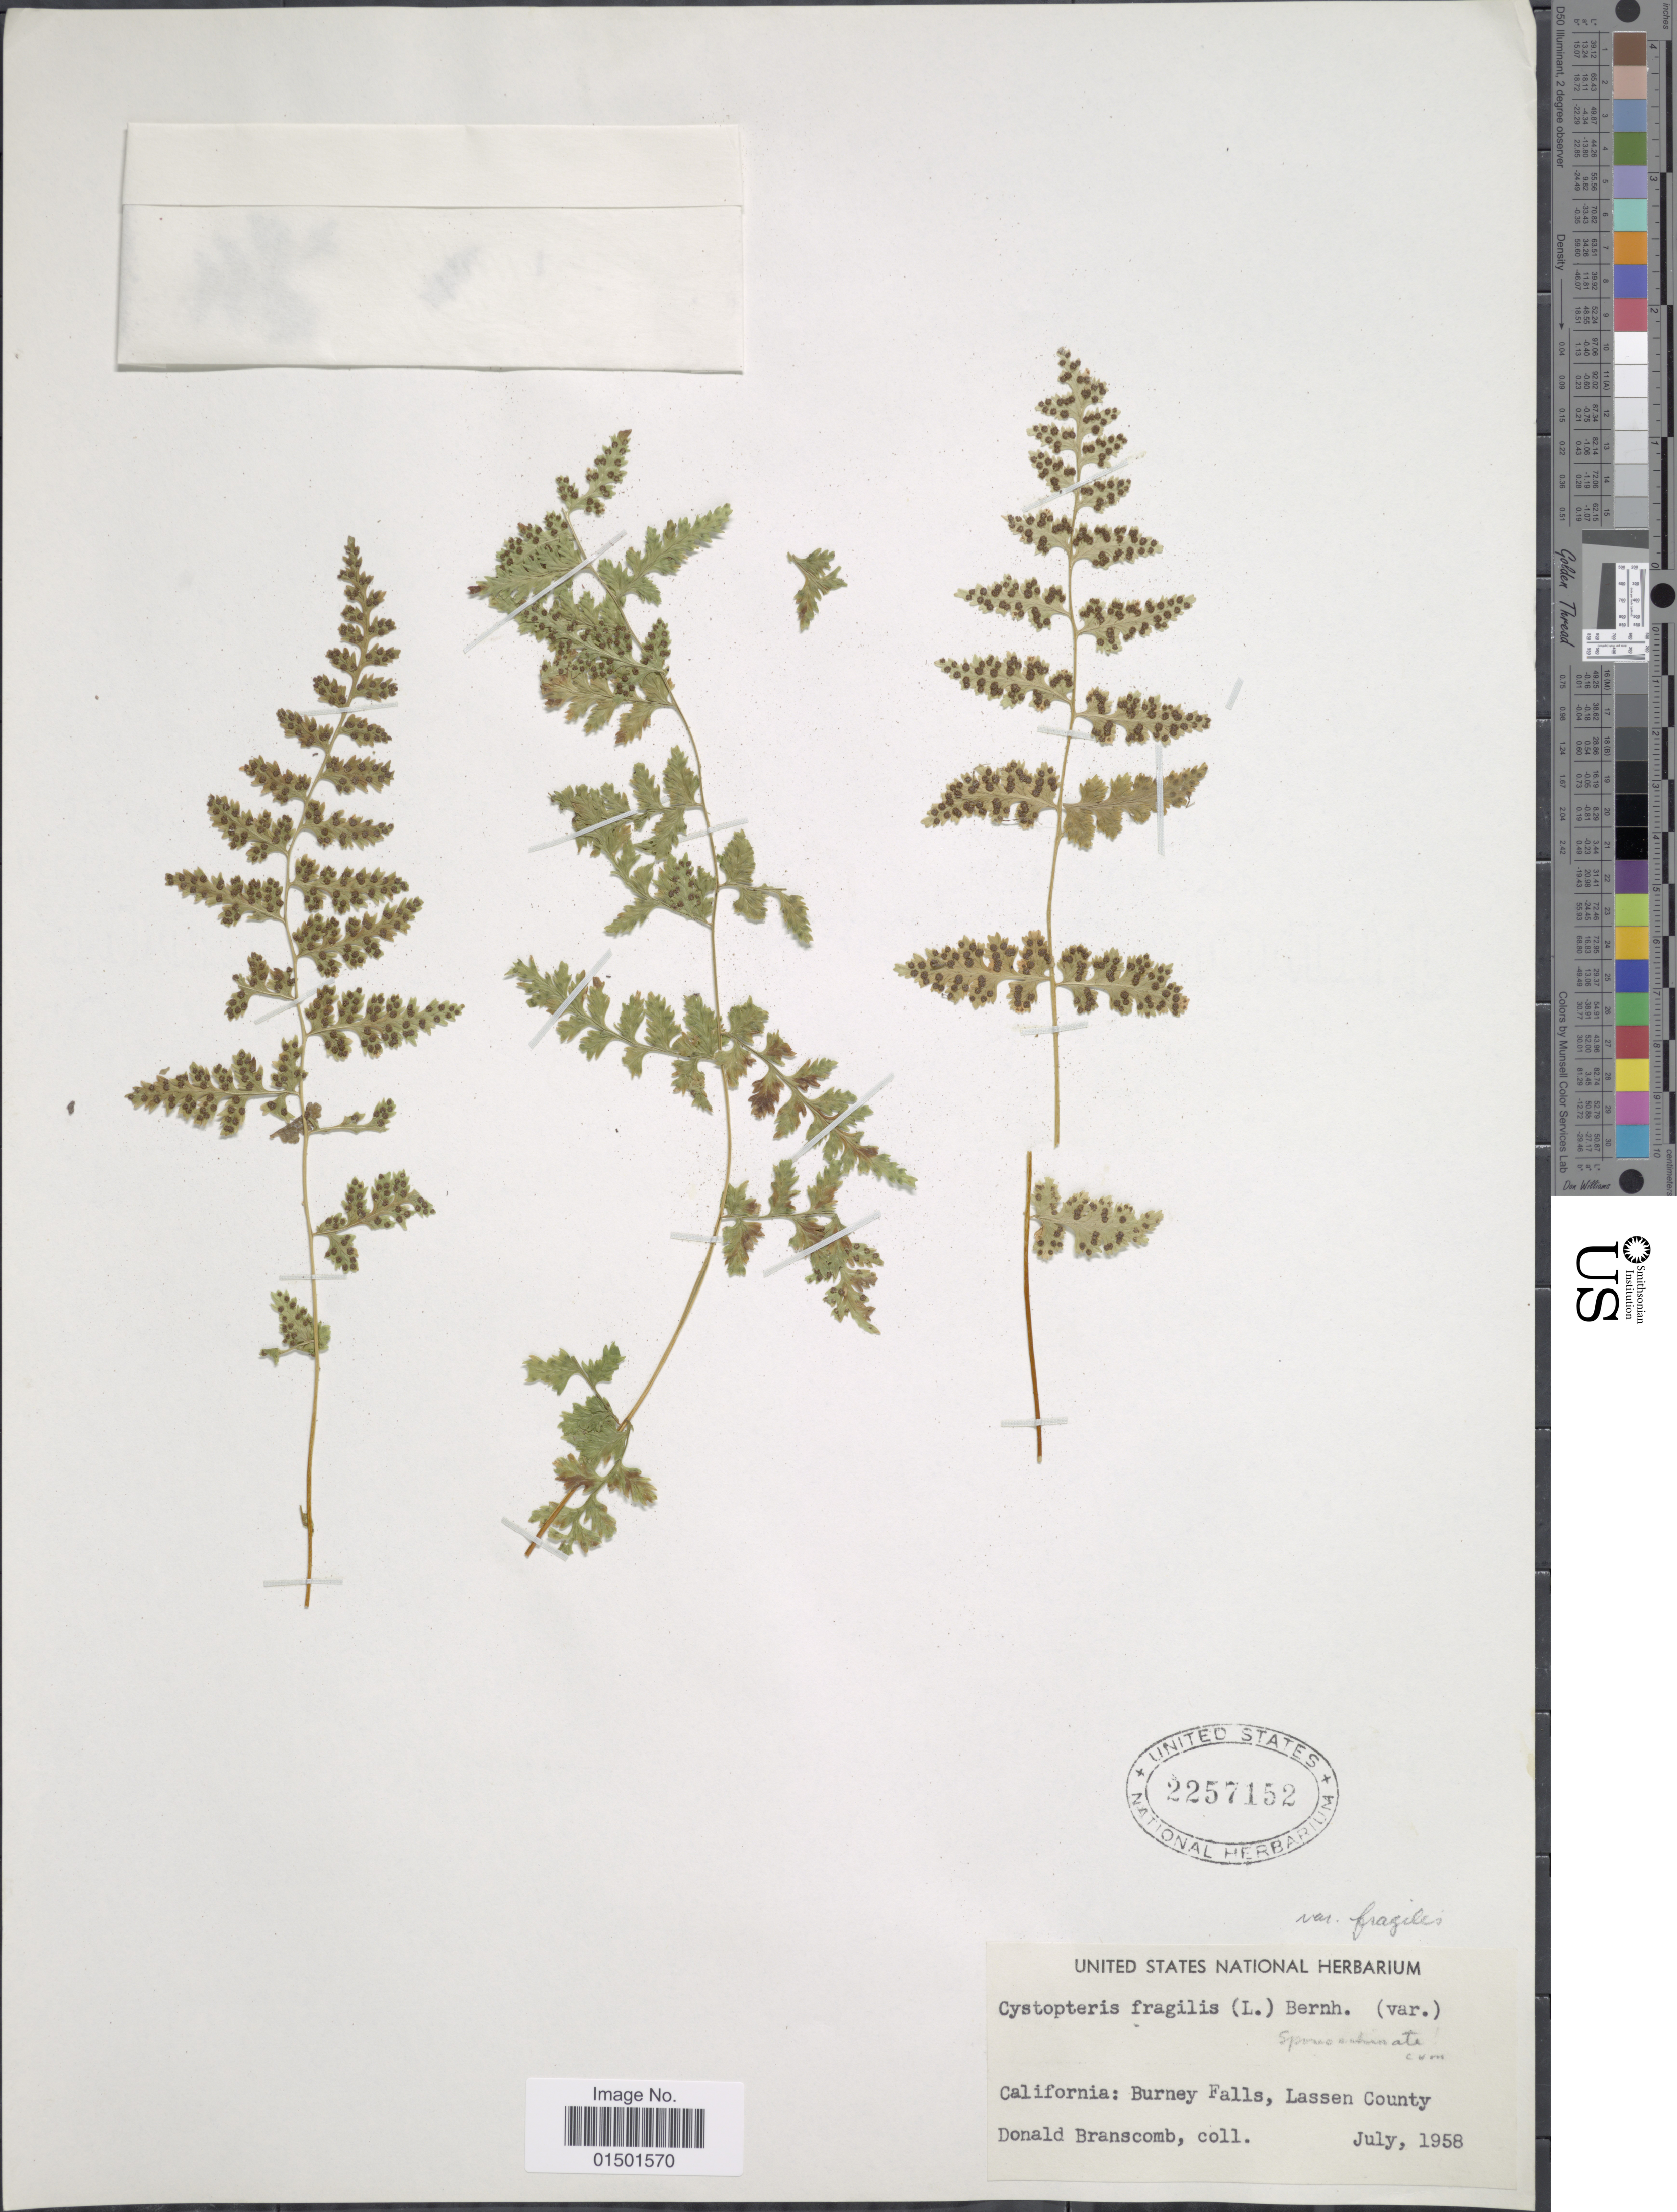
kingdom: Plantae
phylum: Tracheophyta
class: Polypodiopsida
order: Polypodiales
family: Cystopteridaceae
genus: Cystopteris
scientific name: Cystopteris fragilis var. fragilis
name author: (L.) Bernh.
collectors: D. Branscomb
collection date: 1958-07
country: United States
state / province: California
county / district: Lassen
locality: Burney Falls, Lassen County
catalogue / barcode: US 2257152